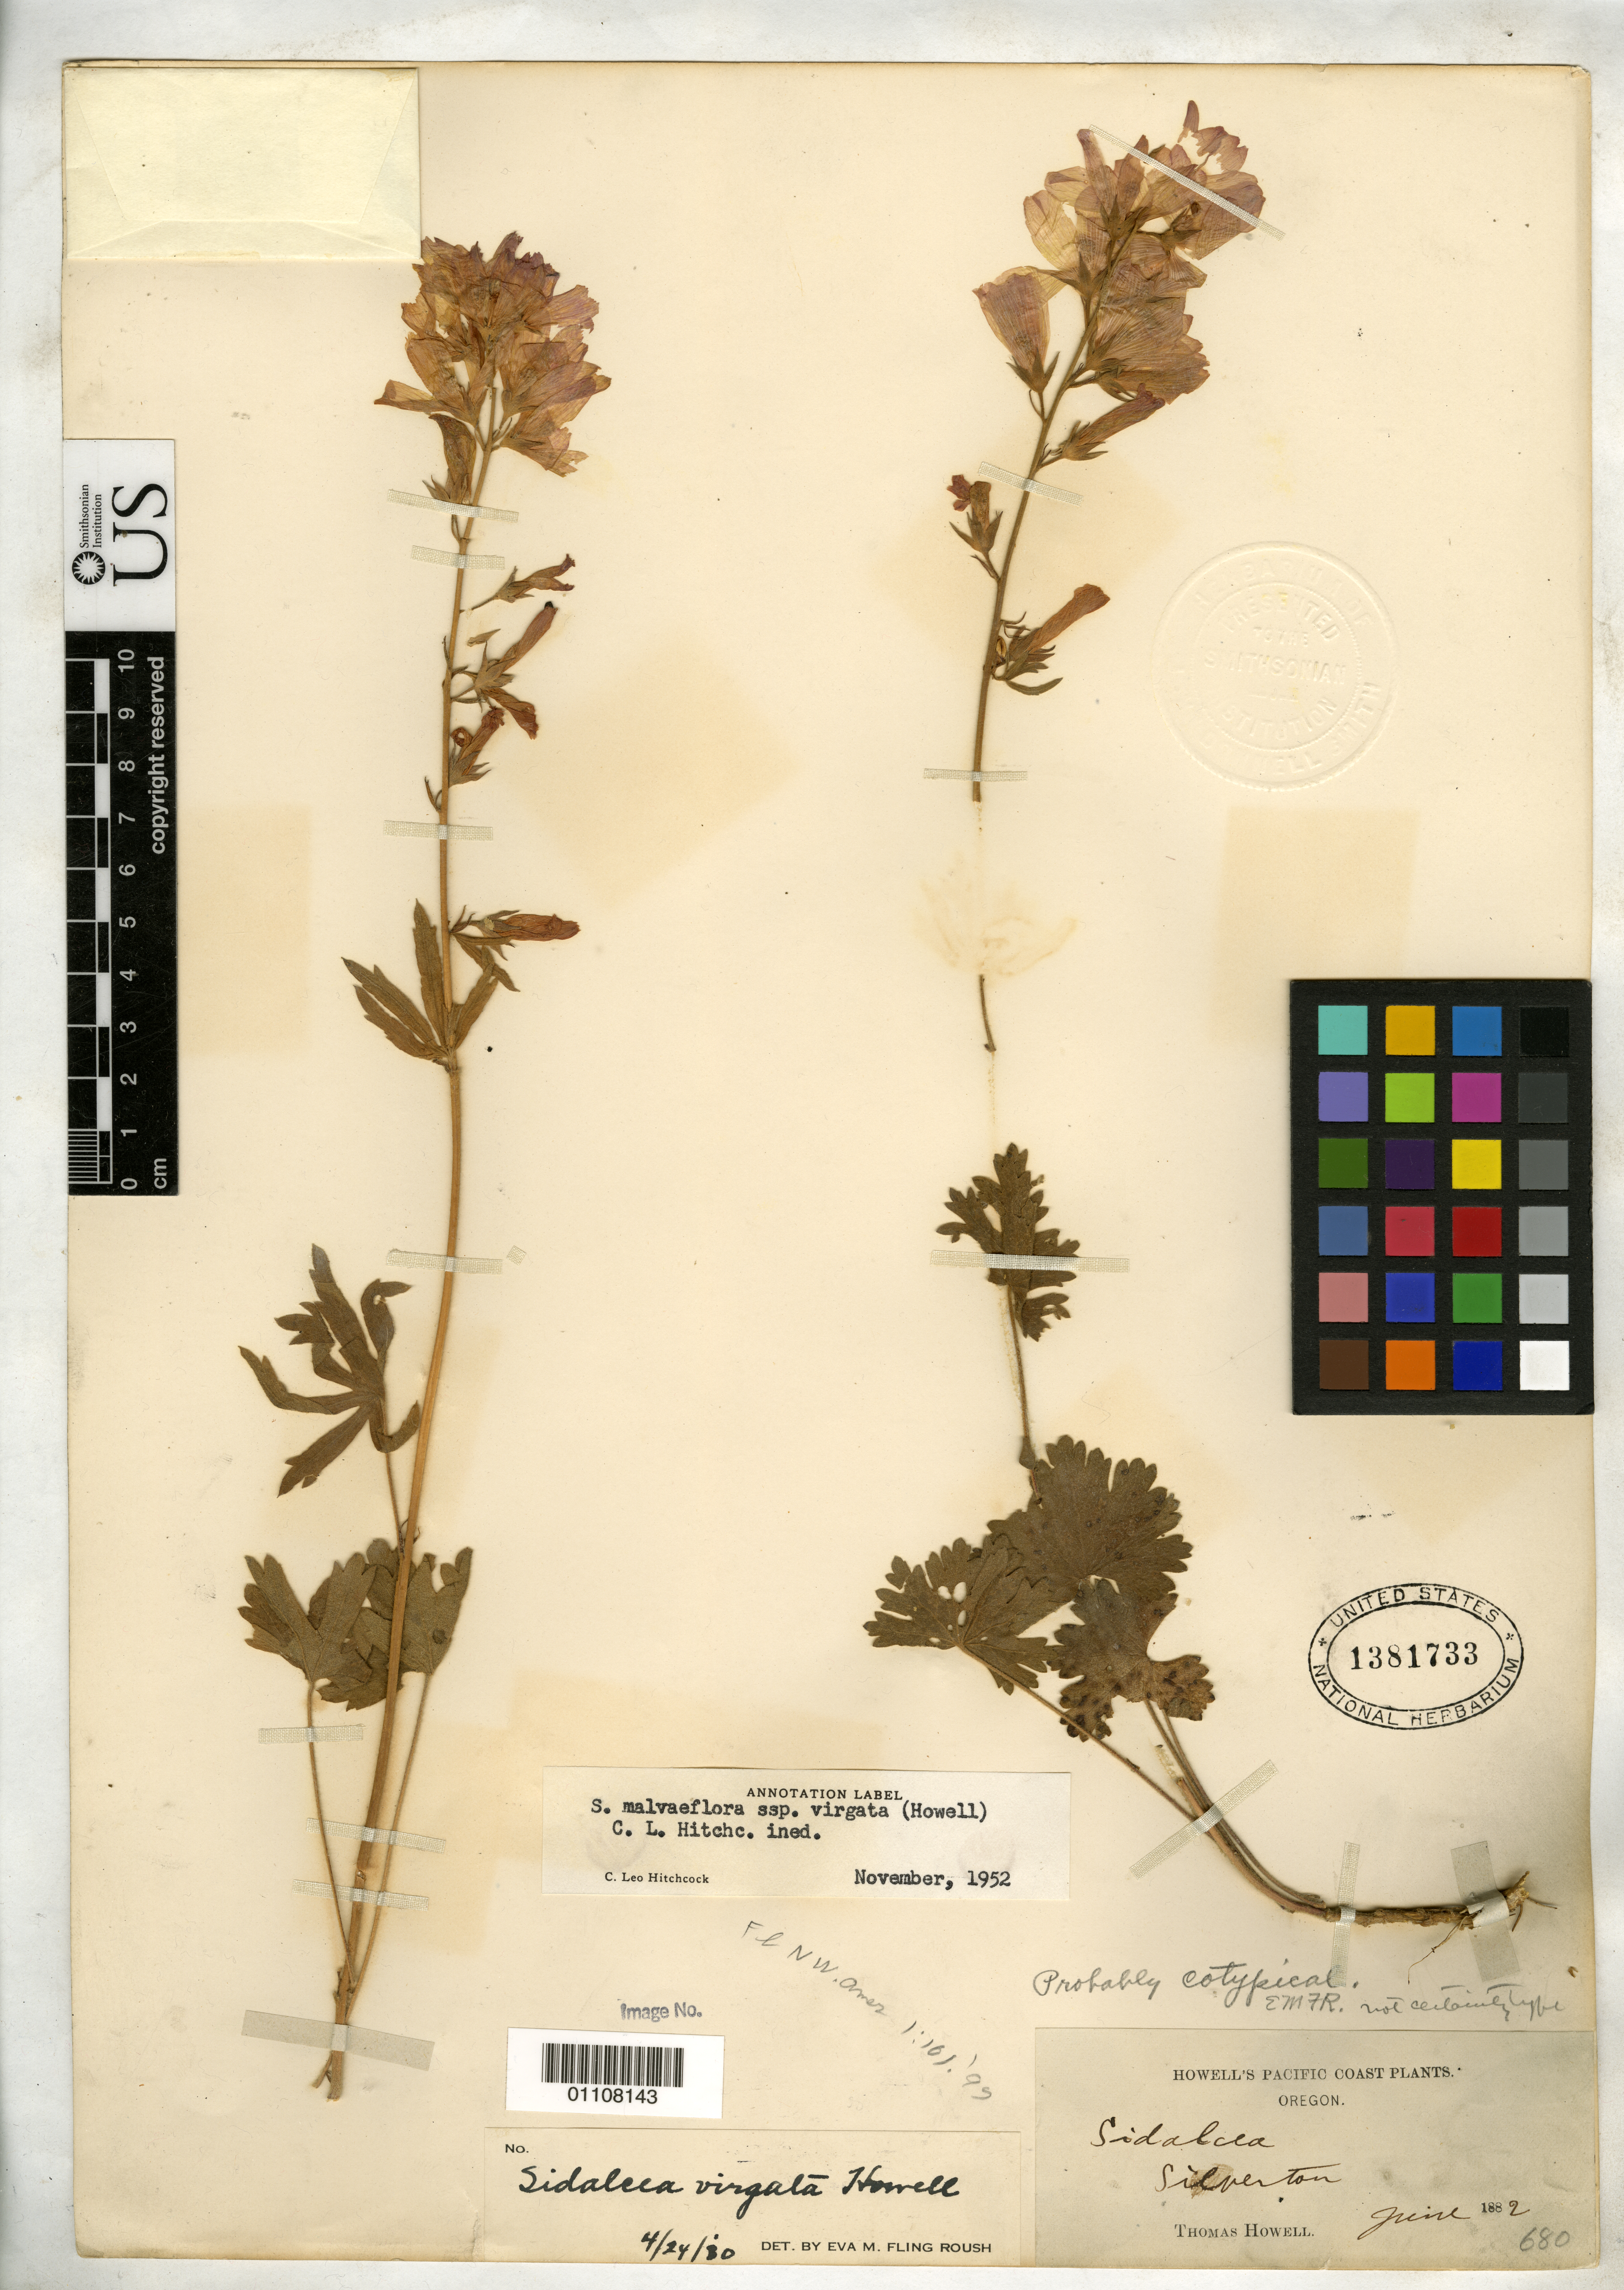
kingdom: Plantae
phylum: Tracheophyta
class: Magnoliopsida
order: Malvales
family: Malvaceae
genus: Sidalcea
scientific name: Sidalcea virgata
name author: Howell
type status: Possible Syntype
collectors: T. Howell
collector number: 680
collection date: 1882-06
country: United States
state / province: Oregon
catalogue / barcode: US 1381733